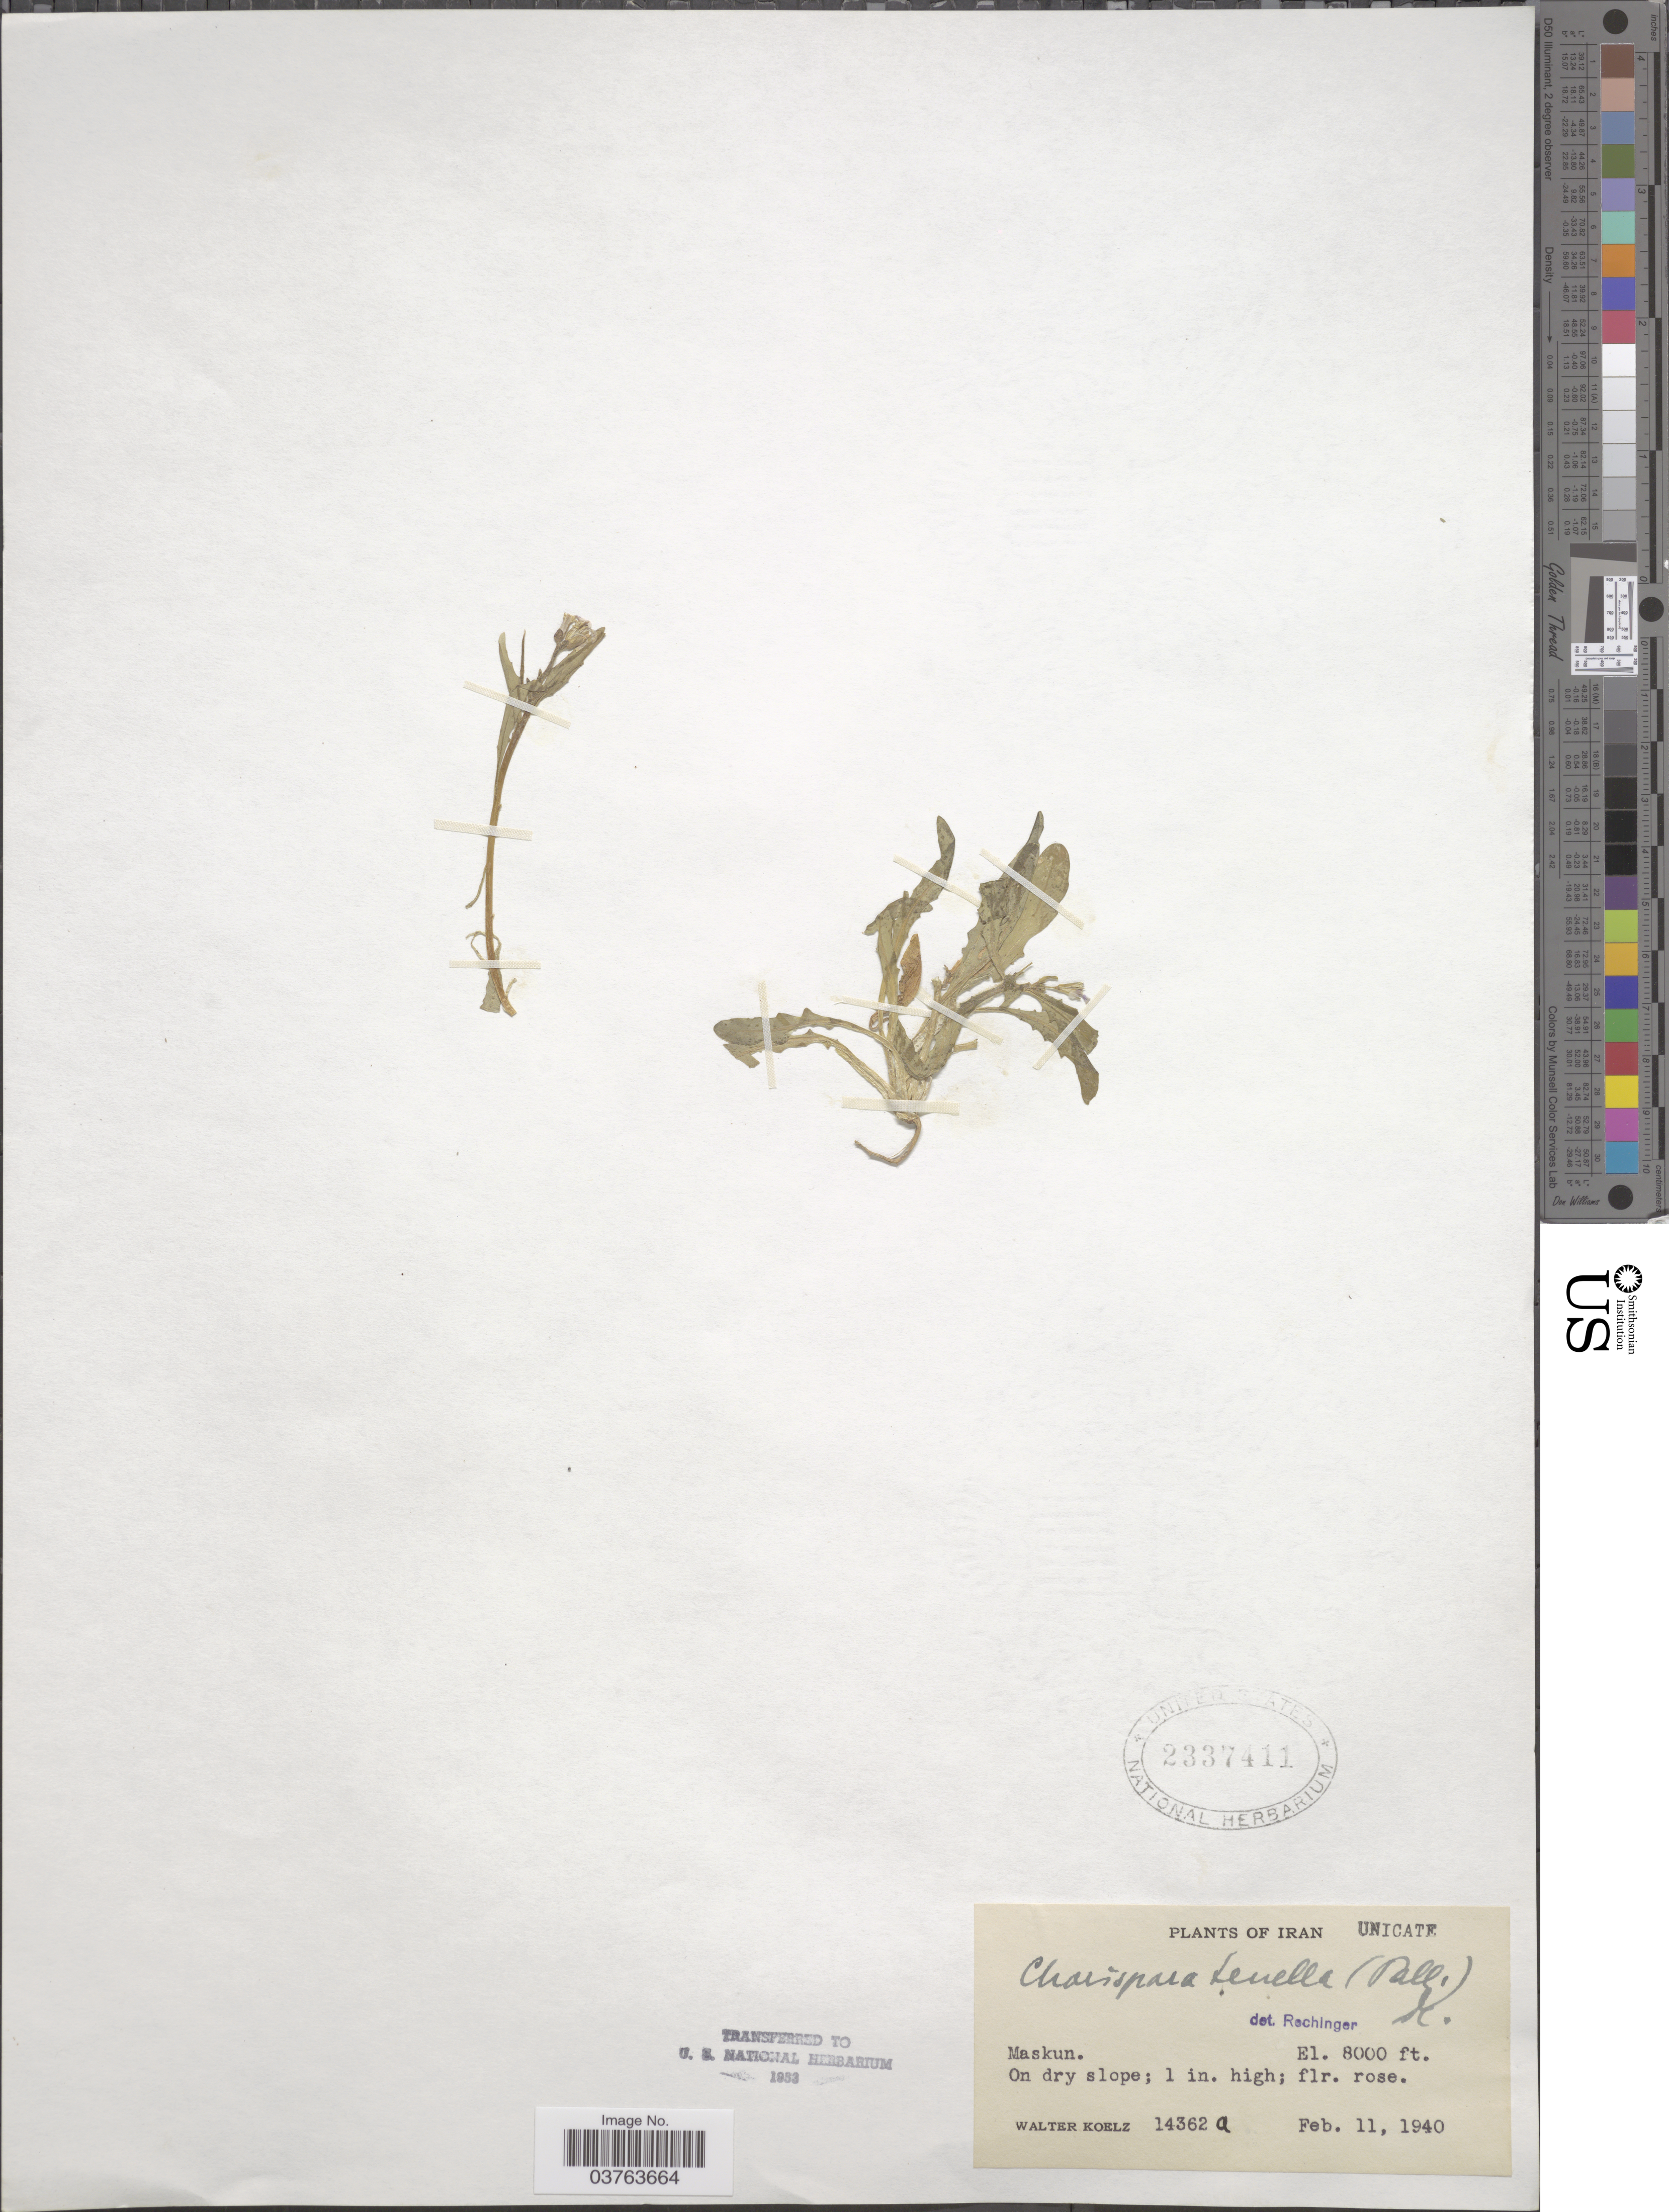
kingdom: Plantae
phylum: Tracheophyta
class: Magnoliopsida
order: Brassicales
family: Brassicaceae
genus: Chorispora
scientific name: Chorispora tenella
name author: DC.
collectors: W. N. Koelz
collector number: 14362a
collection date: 1940-02-11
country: Iran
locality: Maskun.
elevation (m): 2438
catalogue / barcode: US 2337411